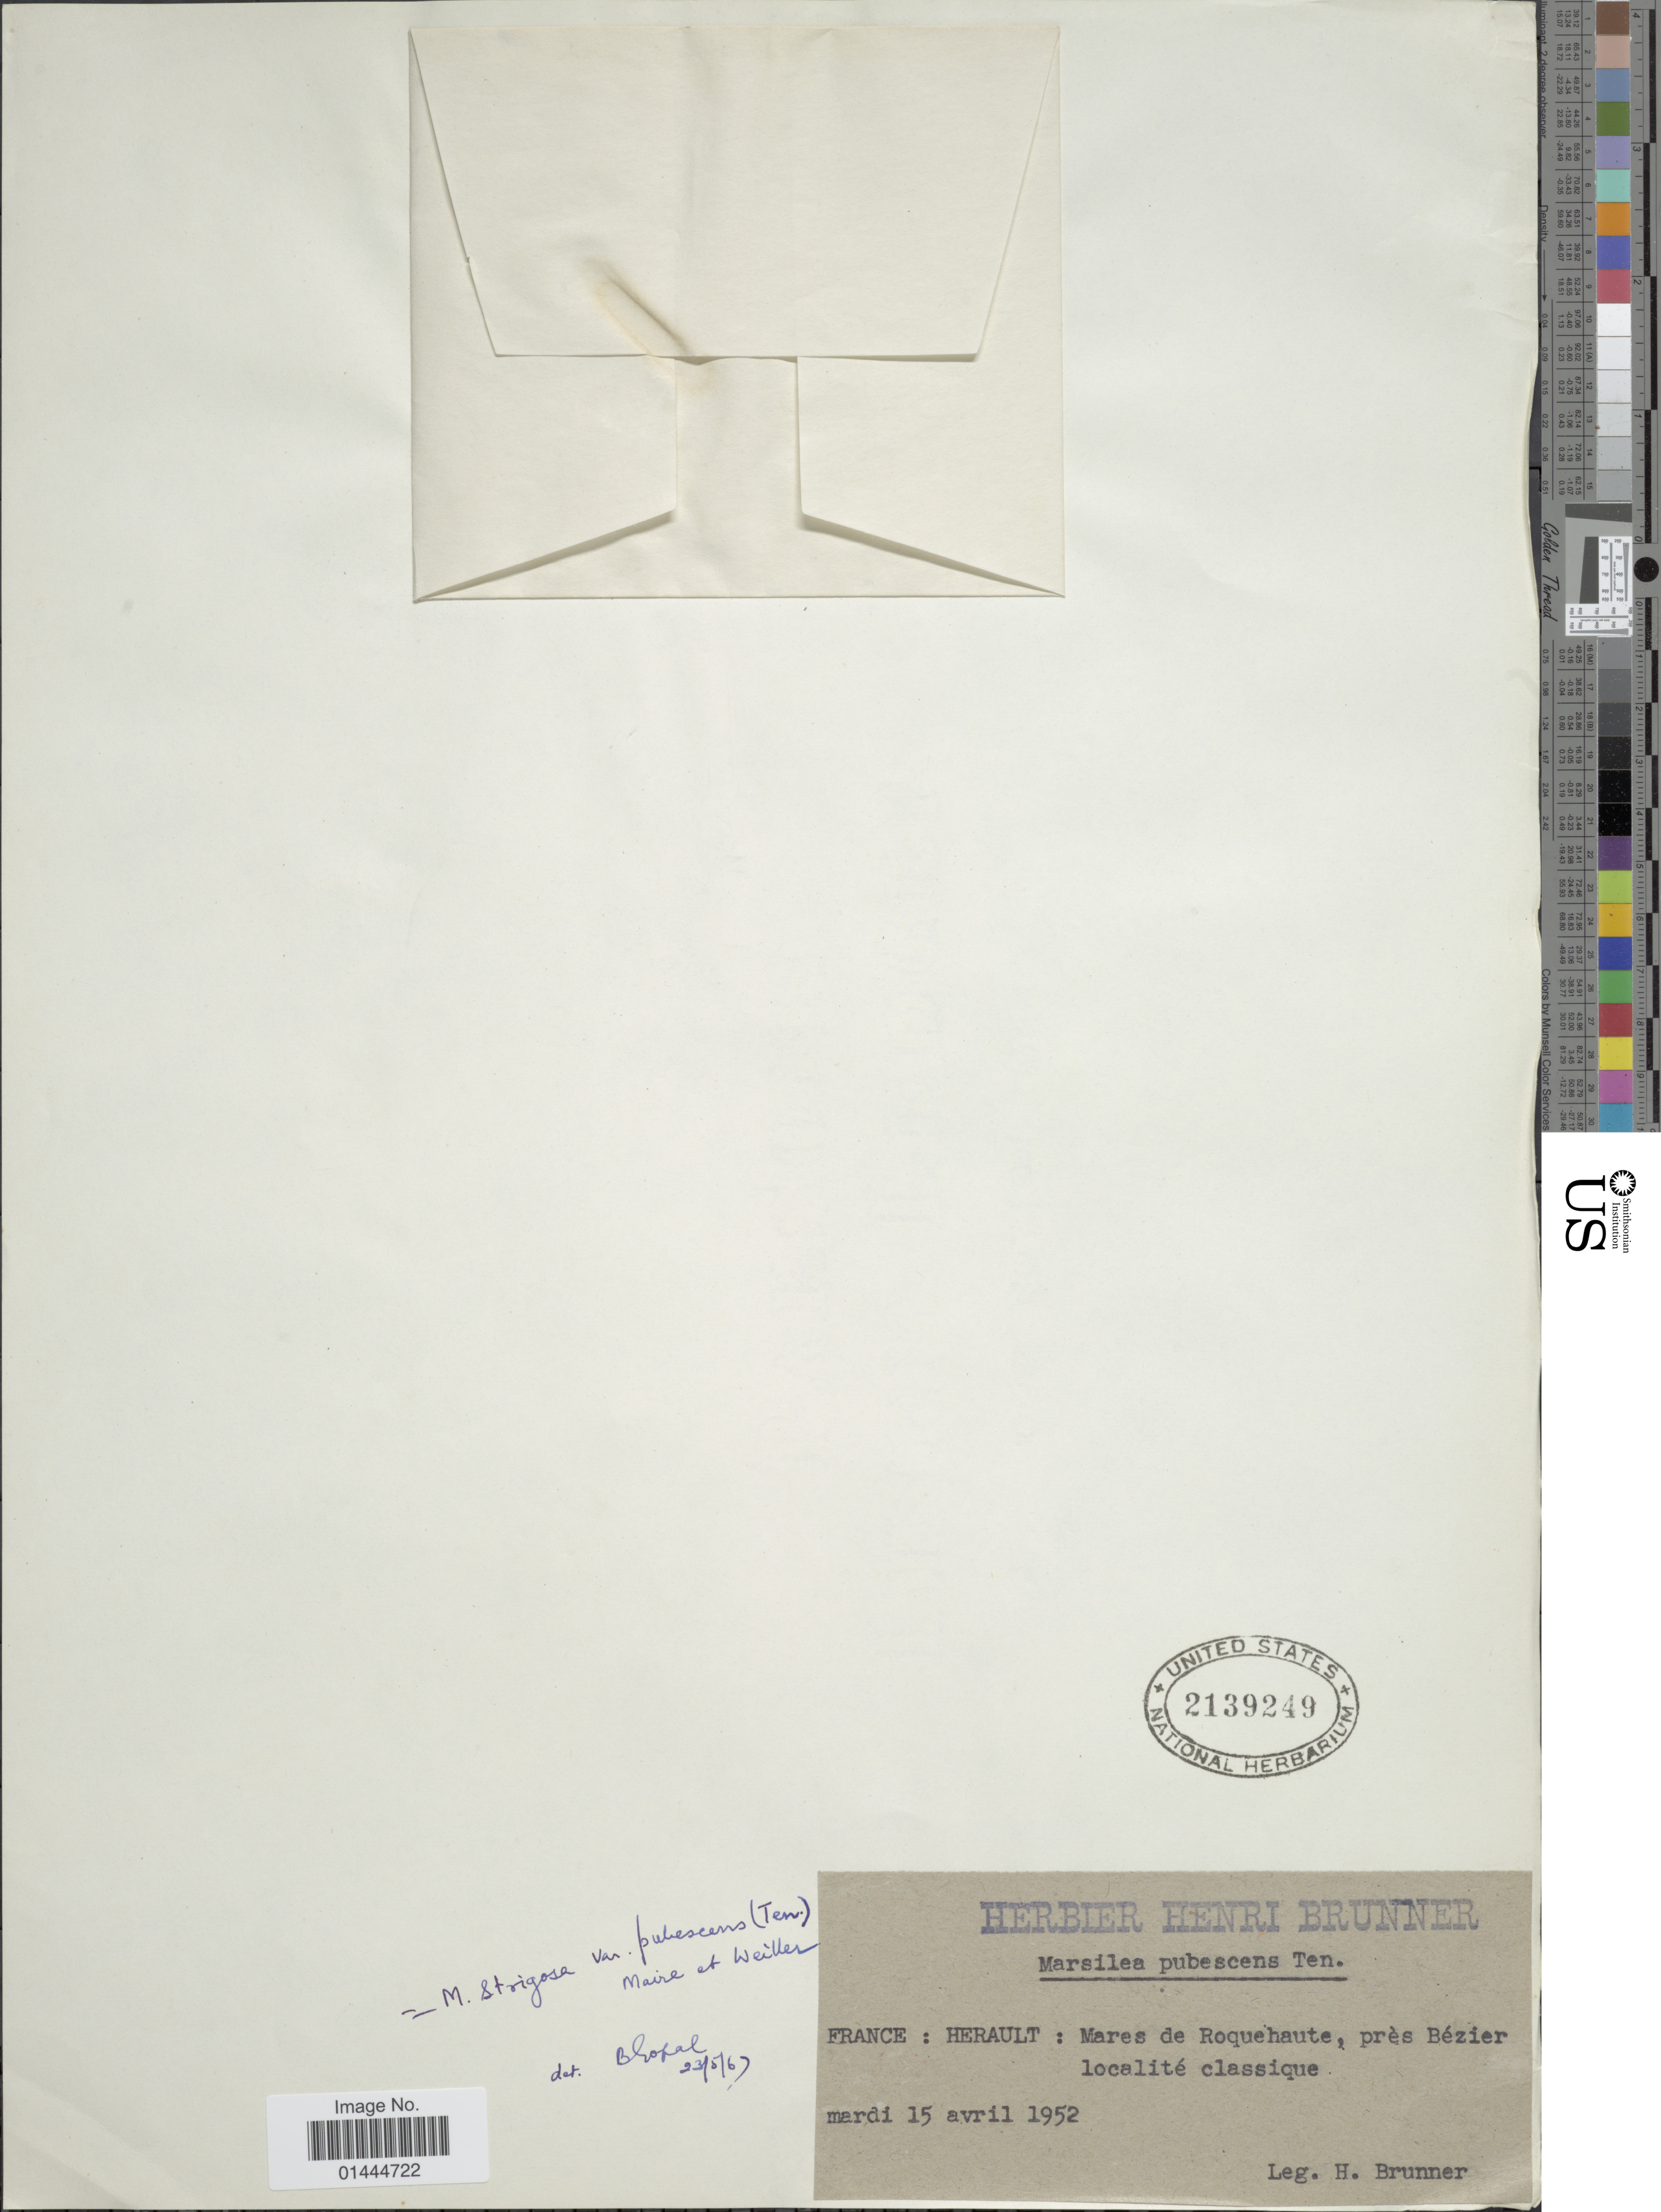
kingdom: Plantae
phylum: Tracheophyta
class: Polypodiopsida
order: Salviniales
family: Marsileaceae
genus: Marsilea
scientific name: Marsilea pubescens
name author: Ten.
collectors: H. Brunner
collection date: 1952-04-15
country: France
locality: Herault: Mares de Roquehaute, pres de Bezier localite classique.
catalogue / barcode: US 2139249